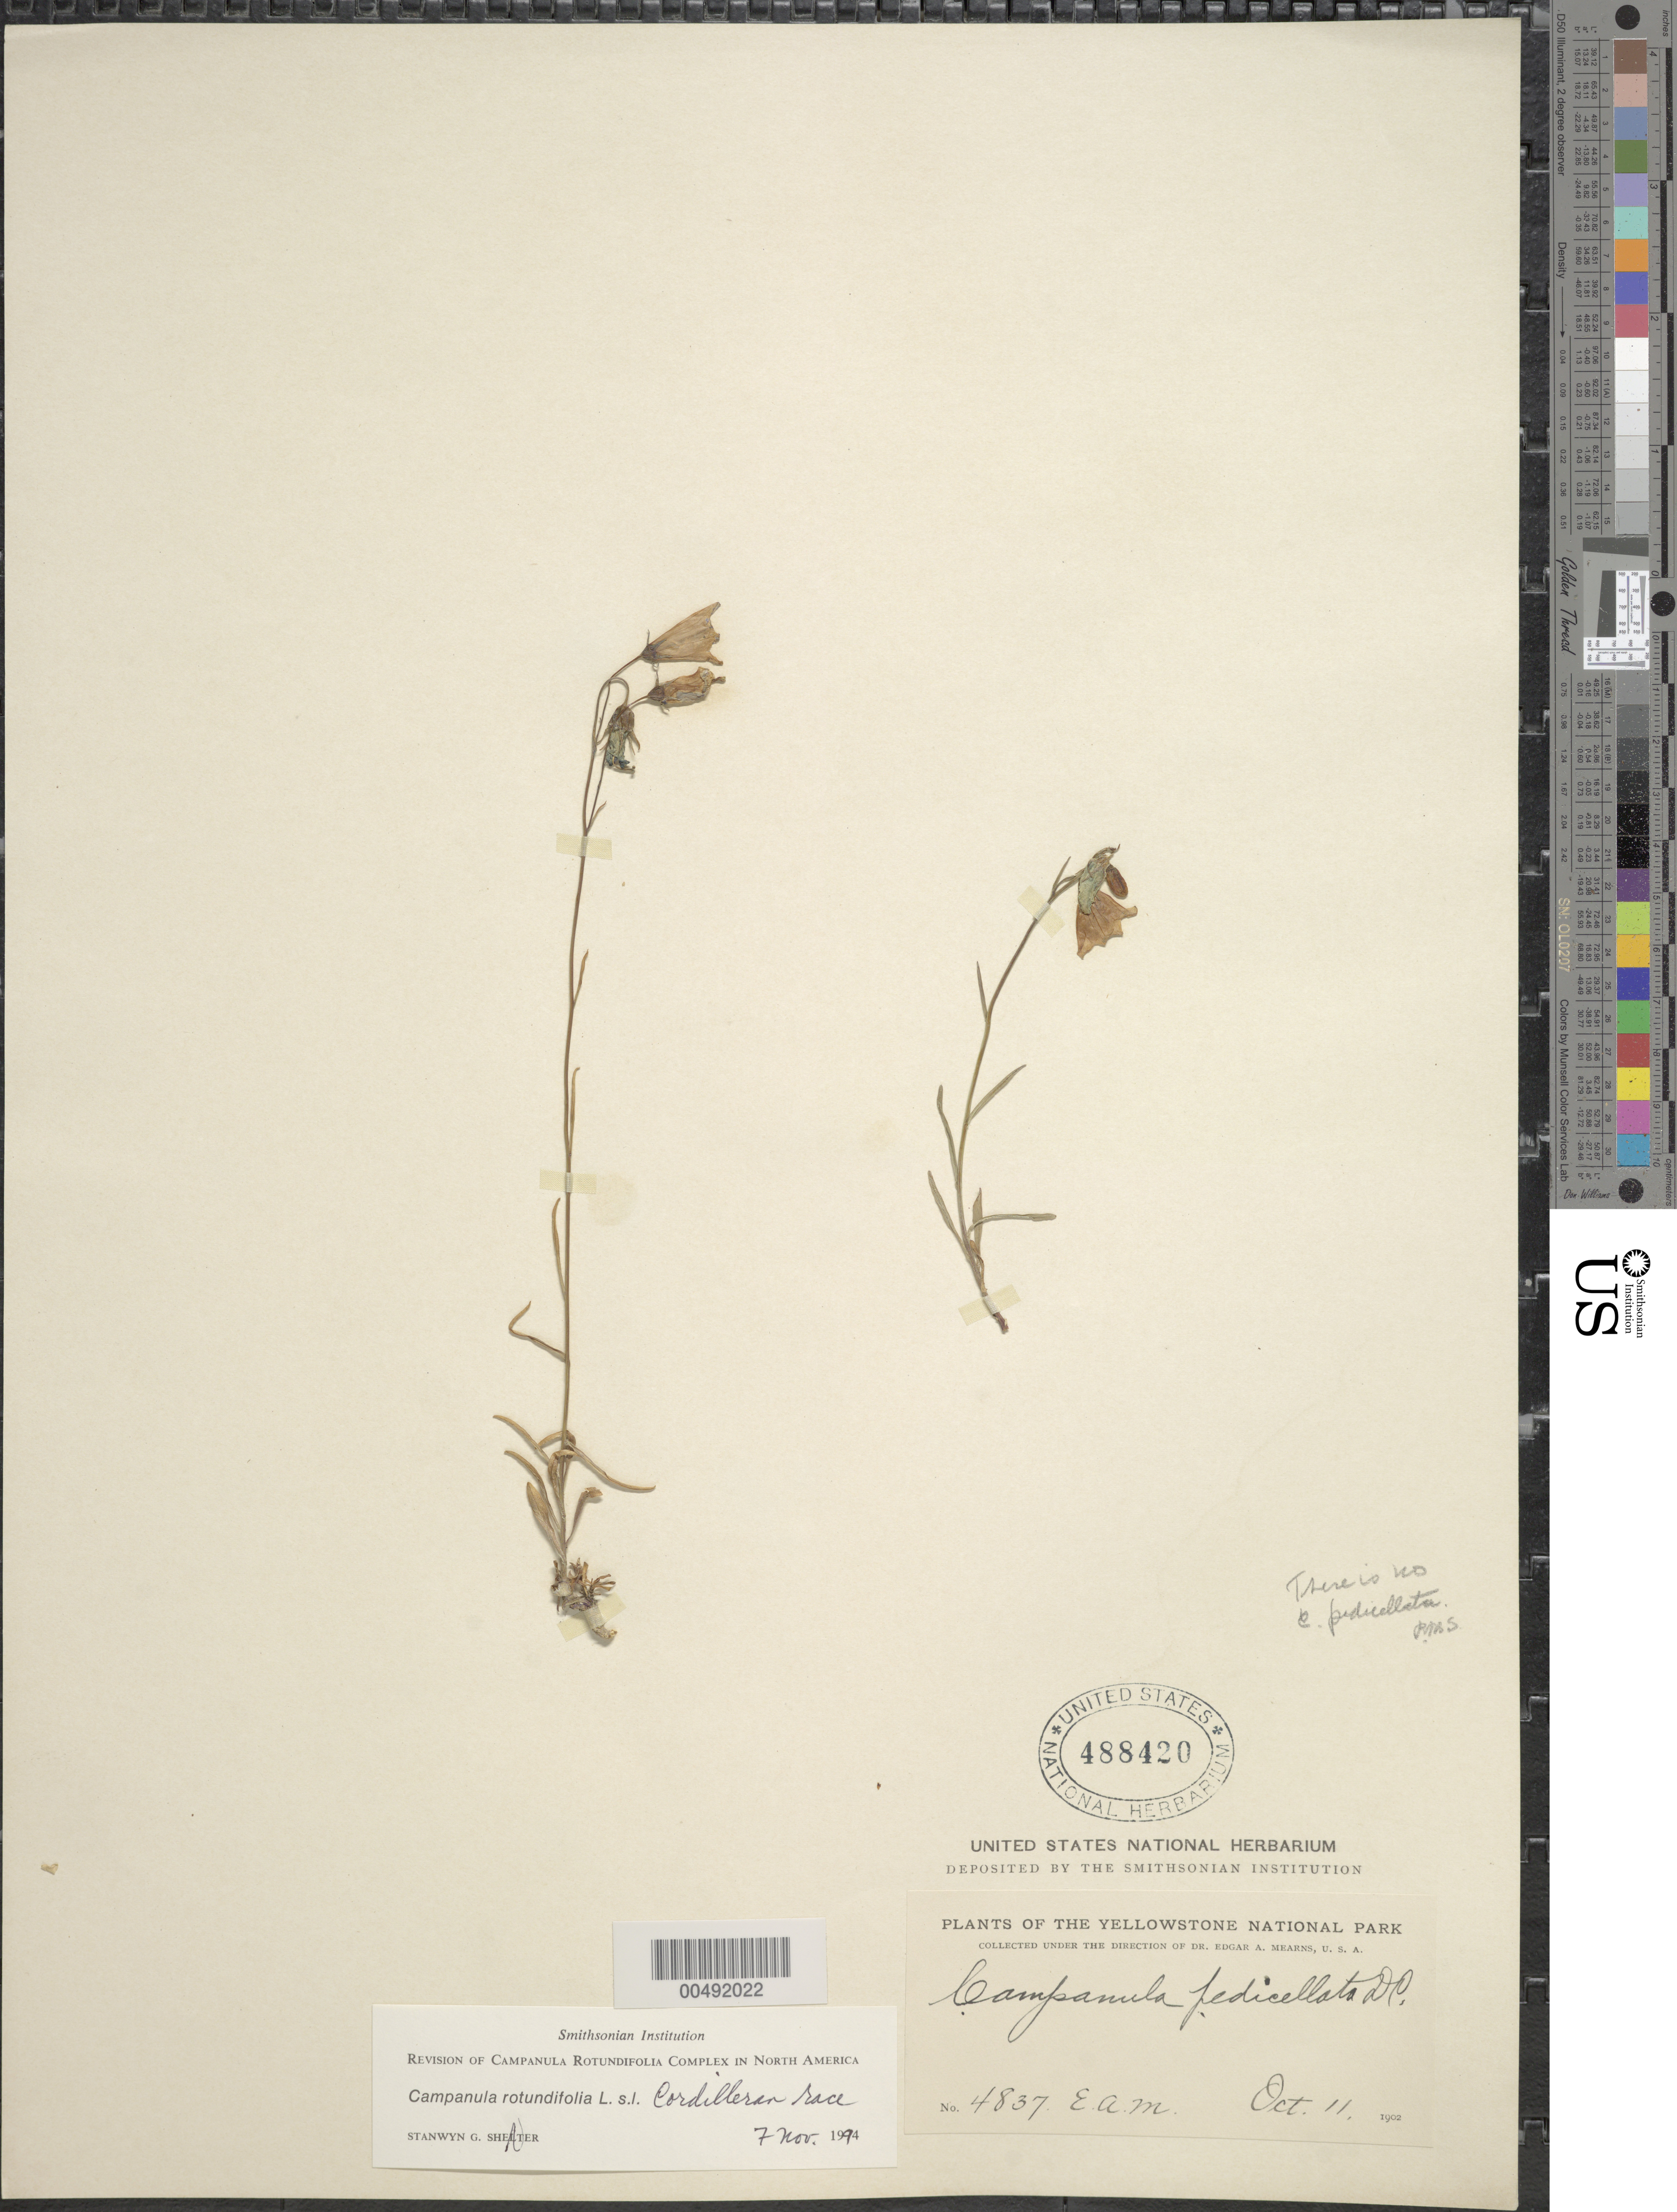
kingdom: Plantae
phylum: Tracheophyta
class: Magnoliopsida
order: Asterales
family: Campanulaceae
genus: Campanula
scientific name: Campanula rotundifolia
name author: L.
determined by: Shetler, Stanwyn G., (US), NMNH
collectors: E. A. Mearns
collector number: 4837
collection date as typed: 11 Oct 1902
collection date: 1902-10-11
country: United States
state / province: Wyoming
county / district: Park / Teton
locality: Yellowstone National Park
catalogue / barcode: US 488420